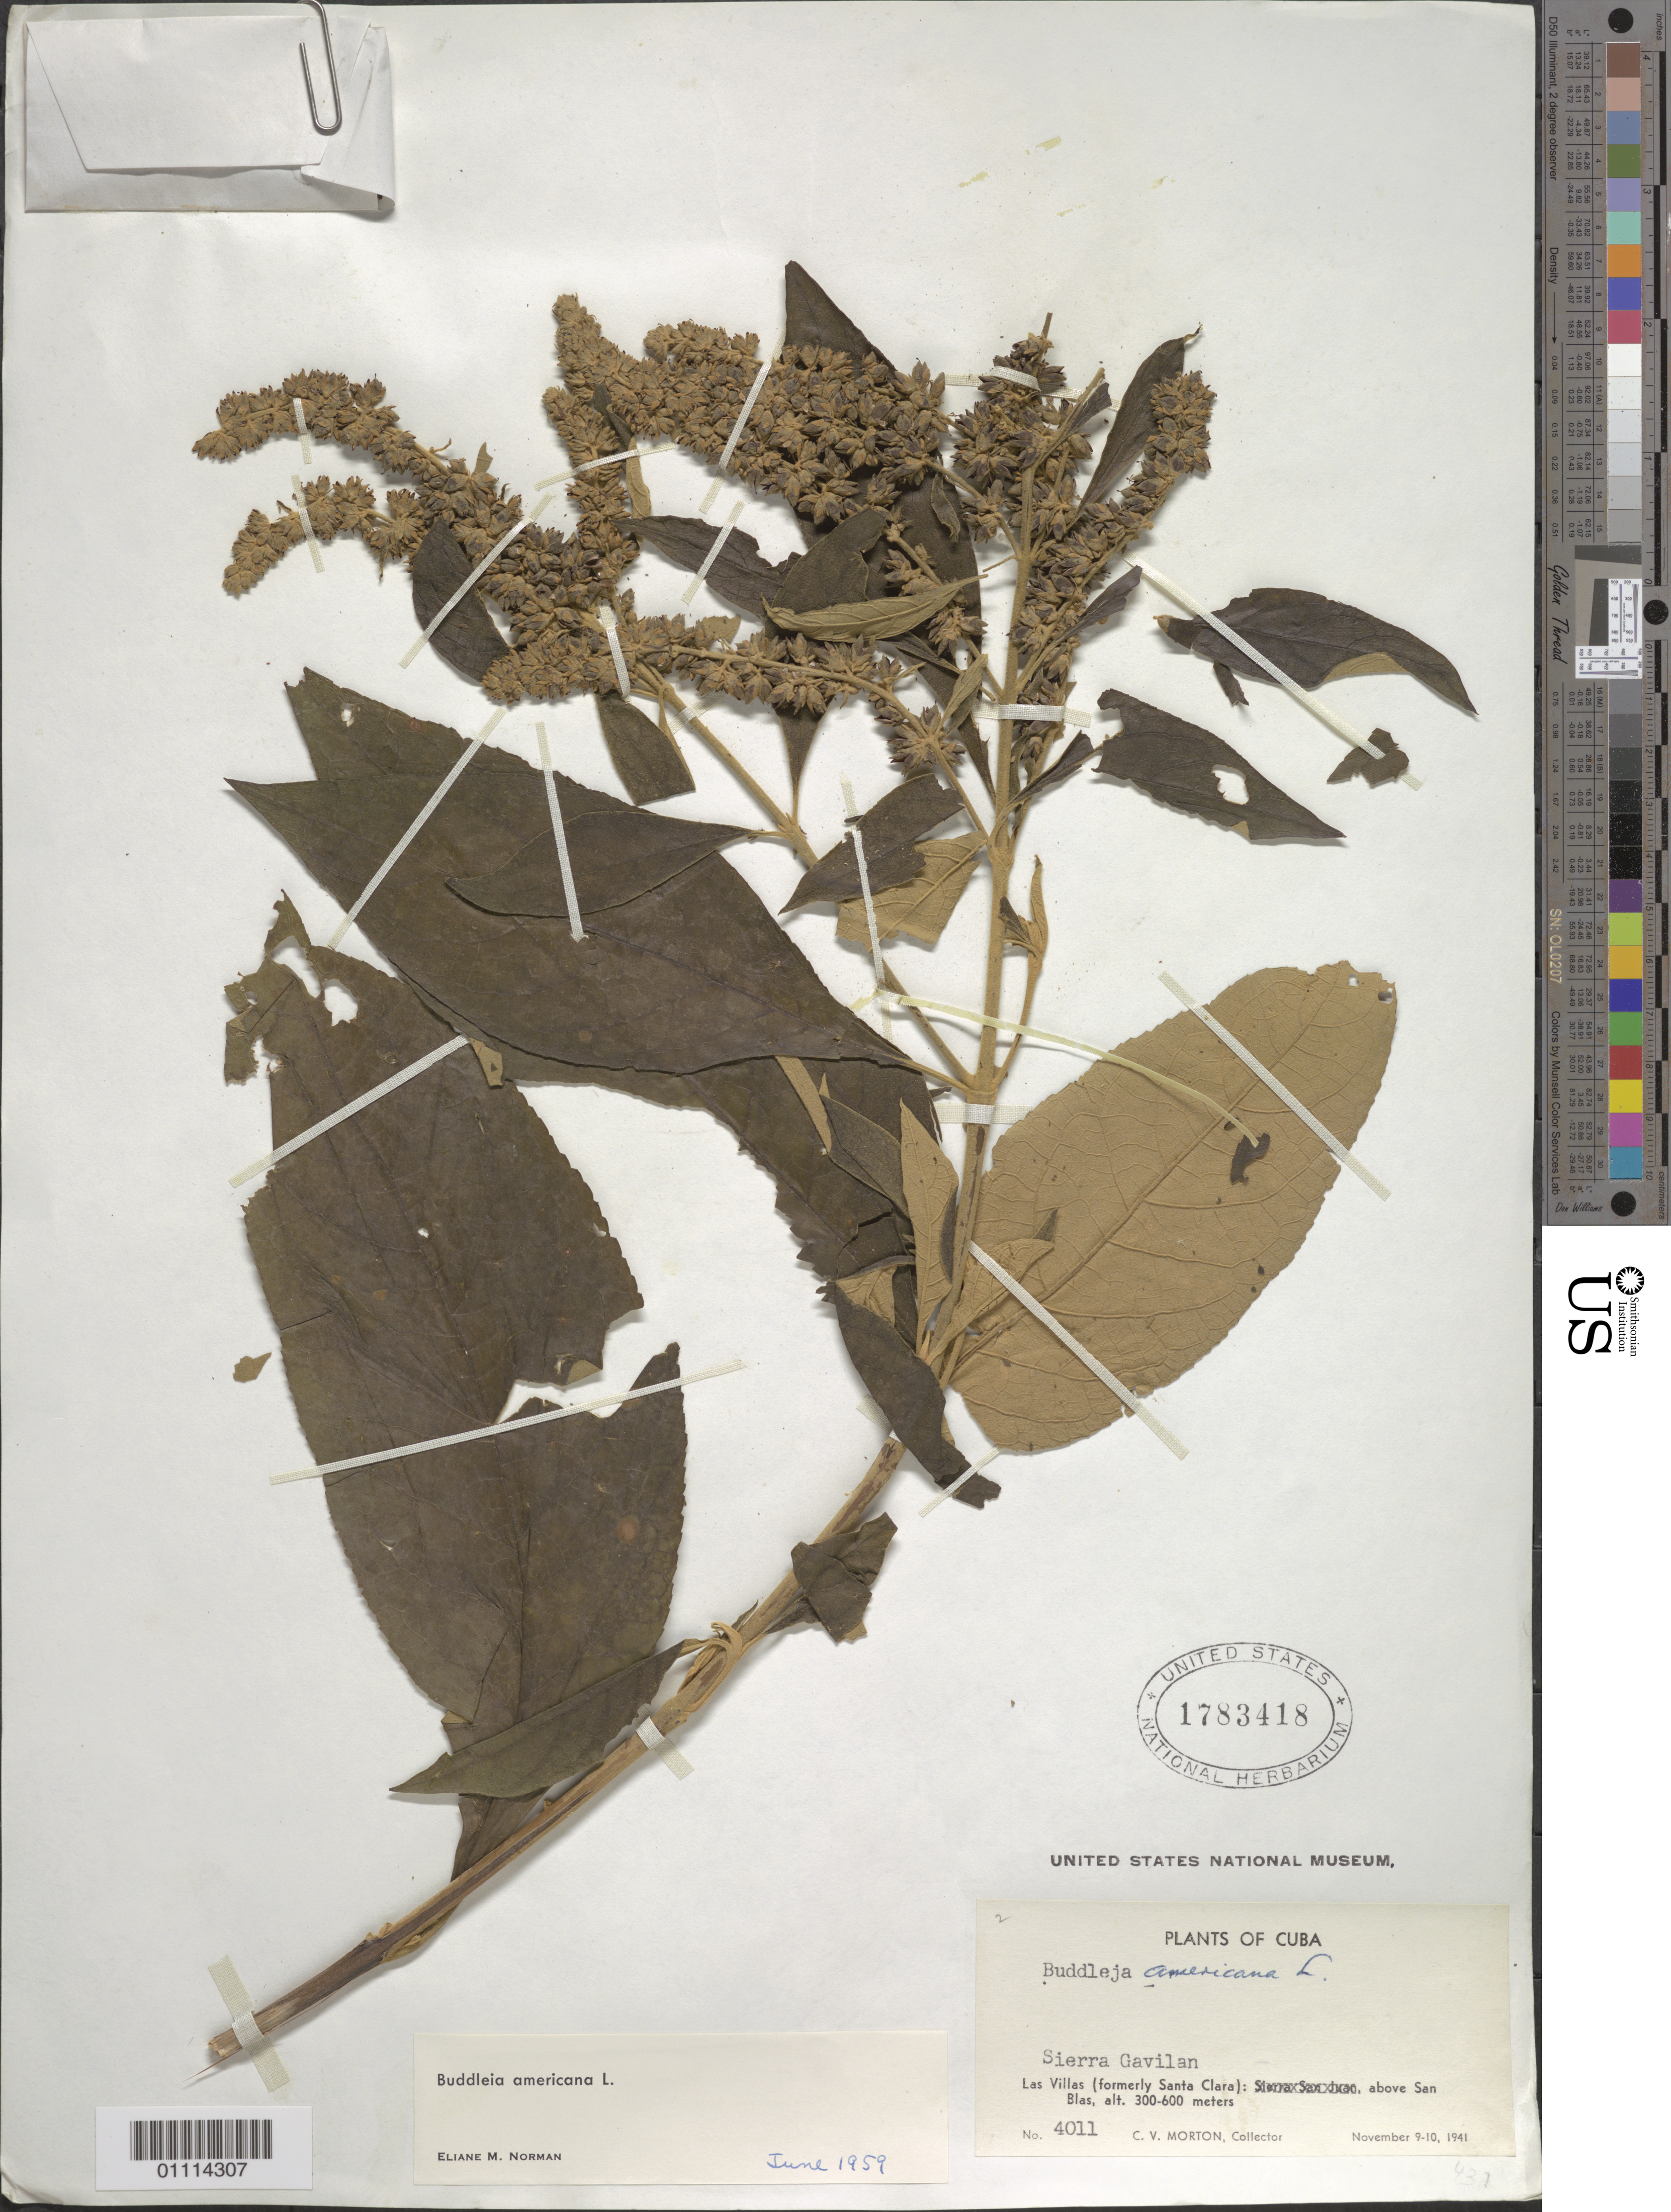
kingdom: Plantae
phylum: Tracheophyta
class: Magnoliopsida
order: Lamiales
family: Scrophulariaceae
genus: Buddleja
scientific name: Buddleja americana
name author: L.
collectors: C. V. Morton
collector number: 4011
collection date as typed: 09 Nov 1941 to 10 Nov 1941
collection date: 1941-11-09/1941-11-10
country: Cuba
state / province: Cienfuegos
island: Cuba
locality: Sierra Gavilan Las Villas (formerly Santa Clara): above San Blas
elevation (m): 300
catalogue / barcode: US 1783418